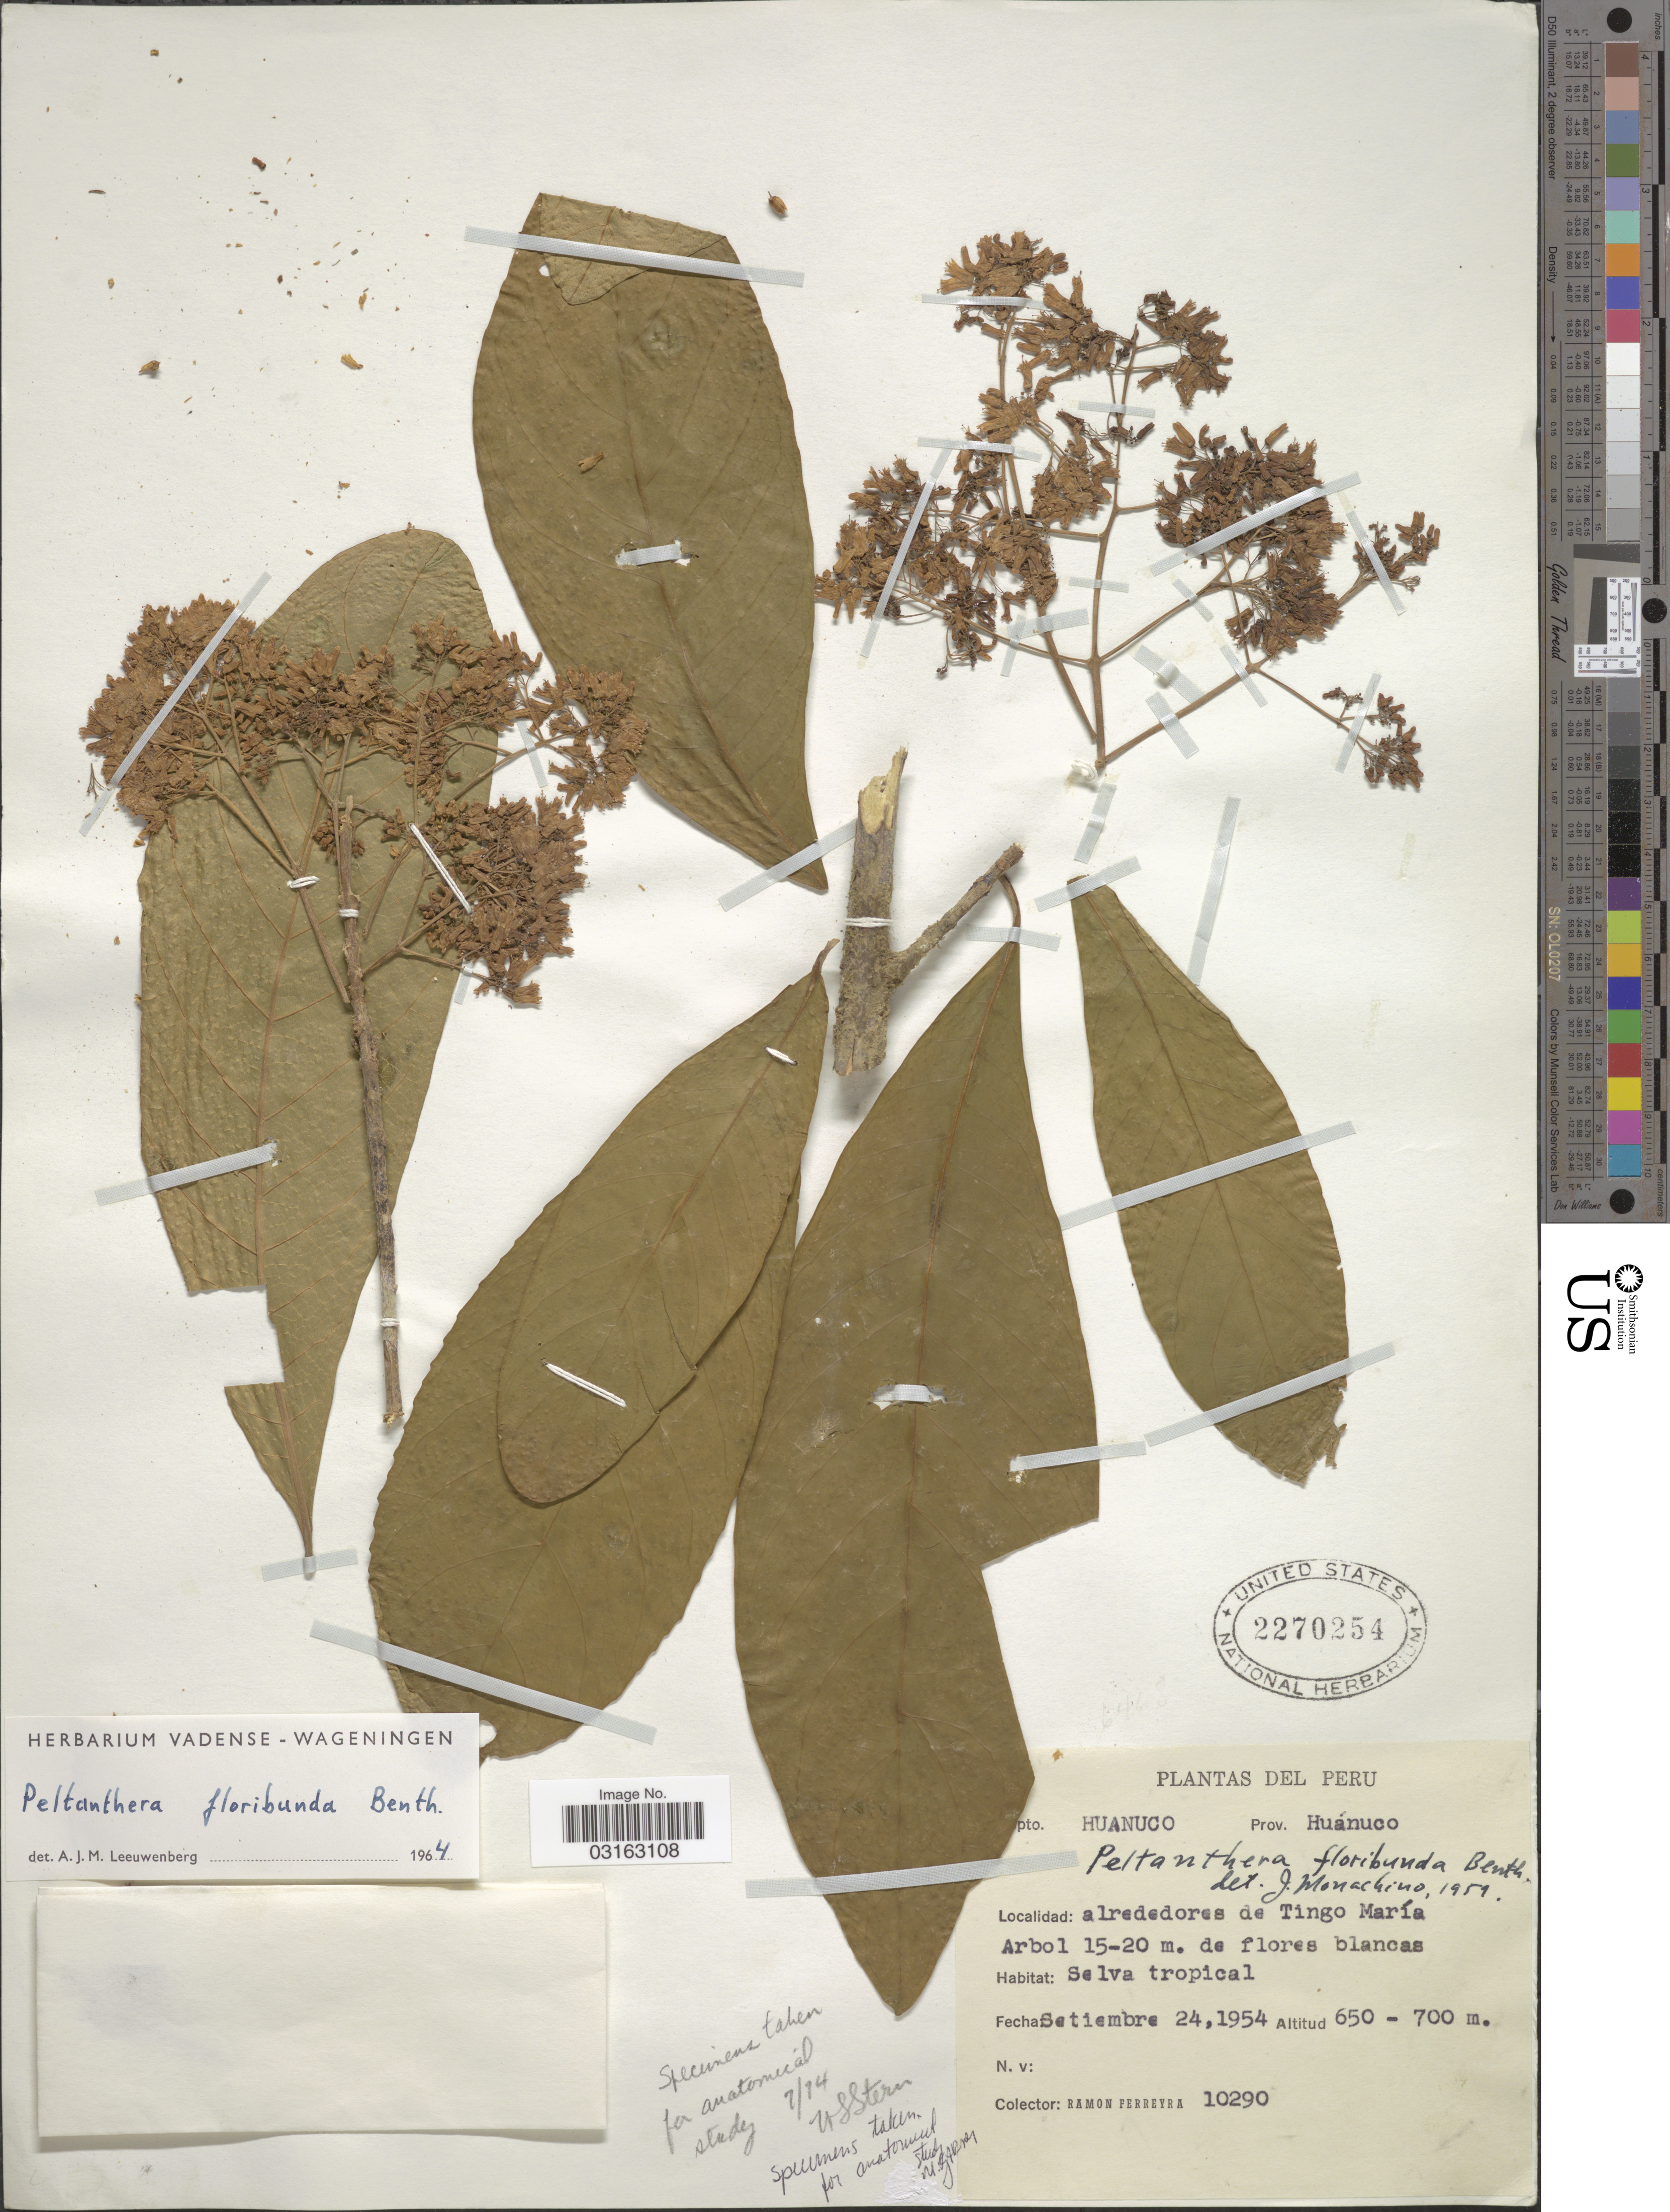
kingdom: Plantae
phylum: Tracheophyta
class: Magnoliopsida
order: Lamiales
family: Peltantheraceae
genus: Peltanthera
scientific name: Peltanthera floribunda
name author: Benth.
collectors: R. A. Ferreyra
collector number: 10290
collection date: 1954-09-24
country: Peru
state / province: Huánuco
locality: Prov. Huánuco. Alrededores de Tingo María.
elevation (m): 650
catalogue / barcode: US 2270254